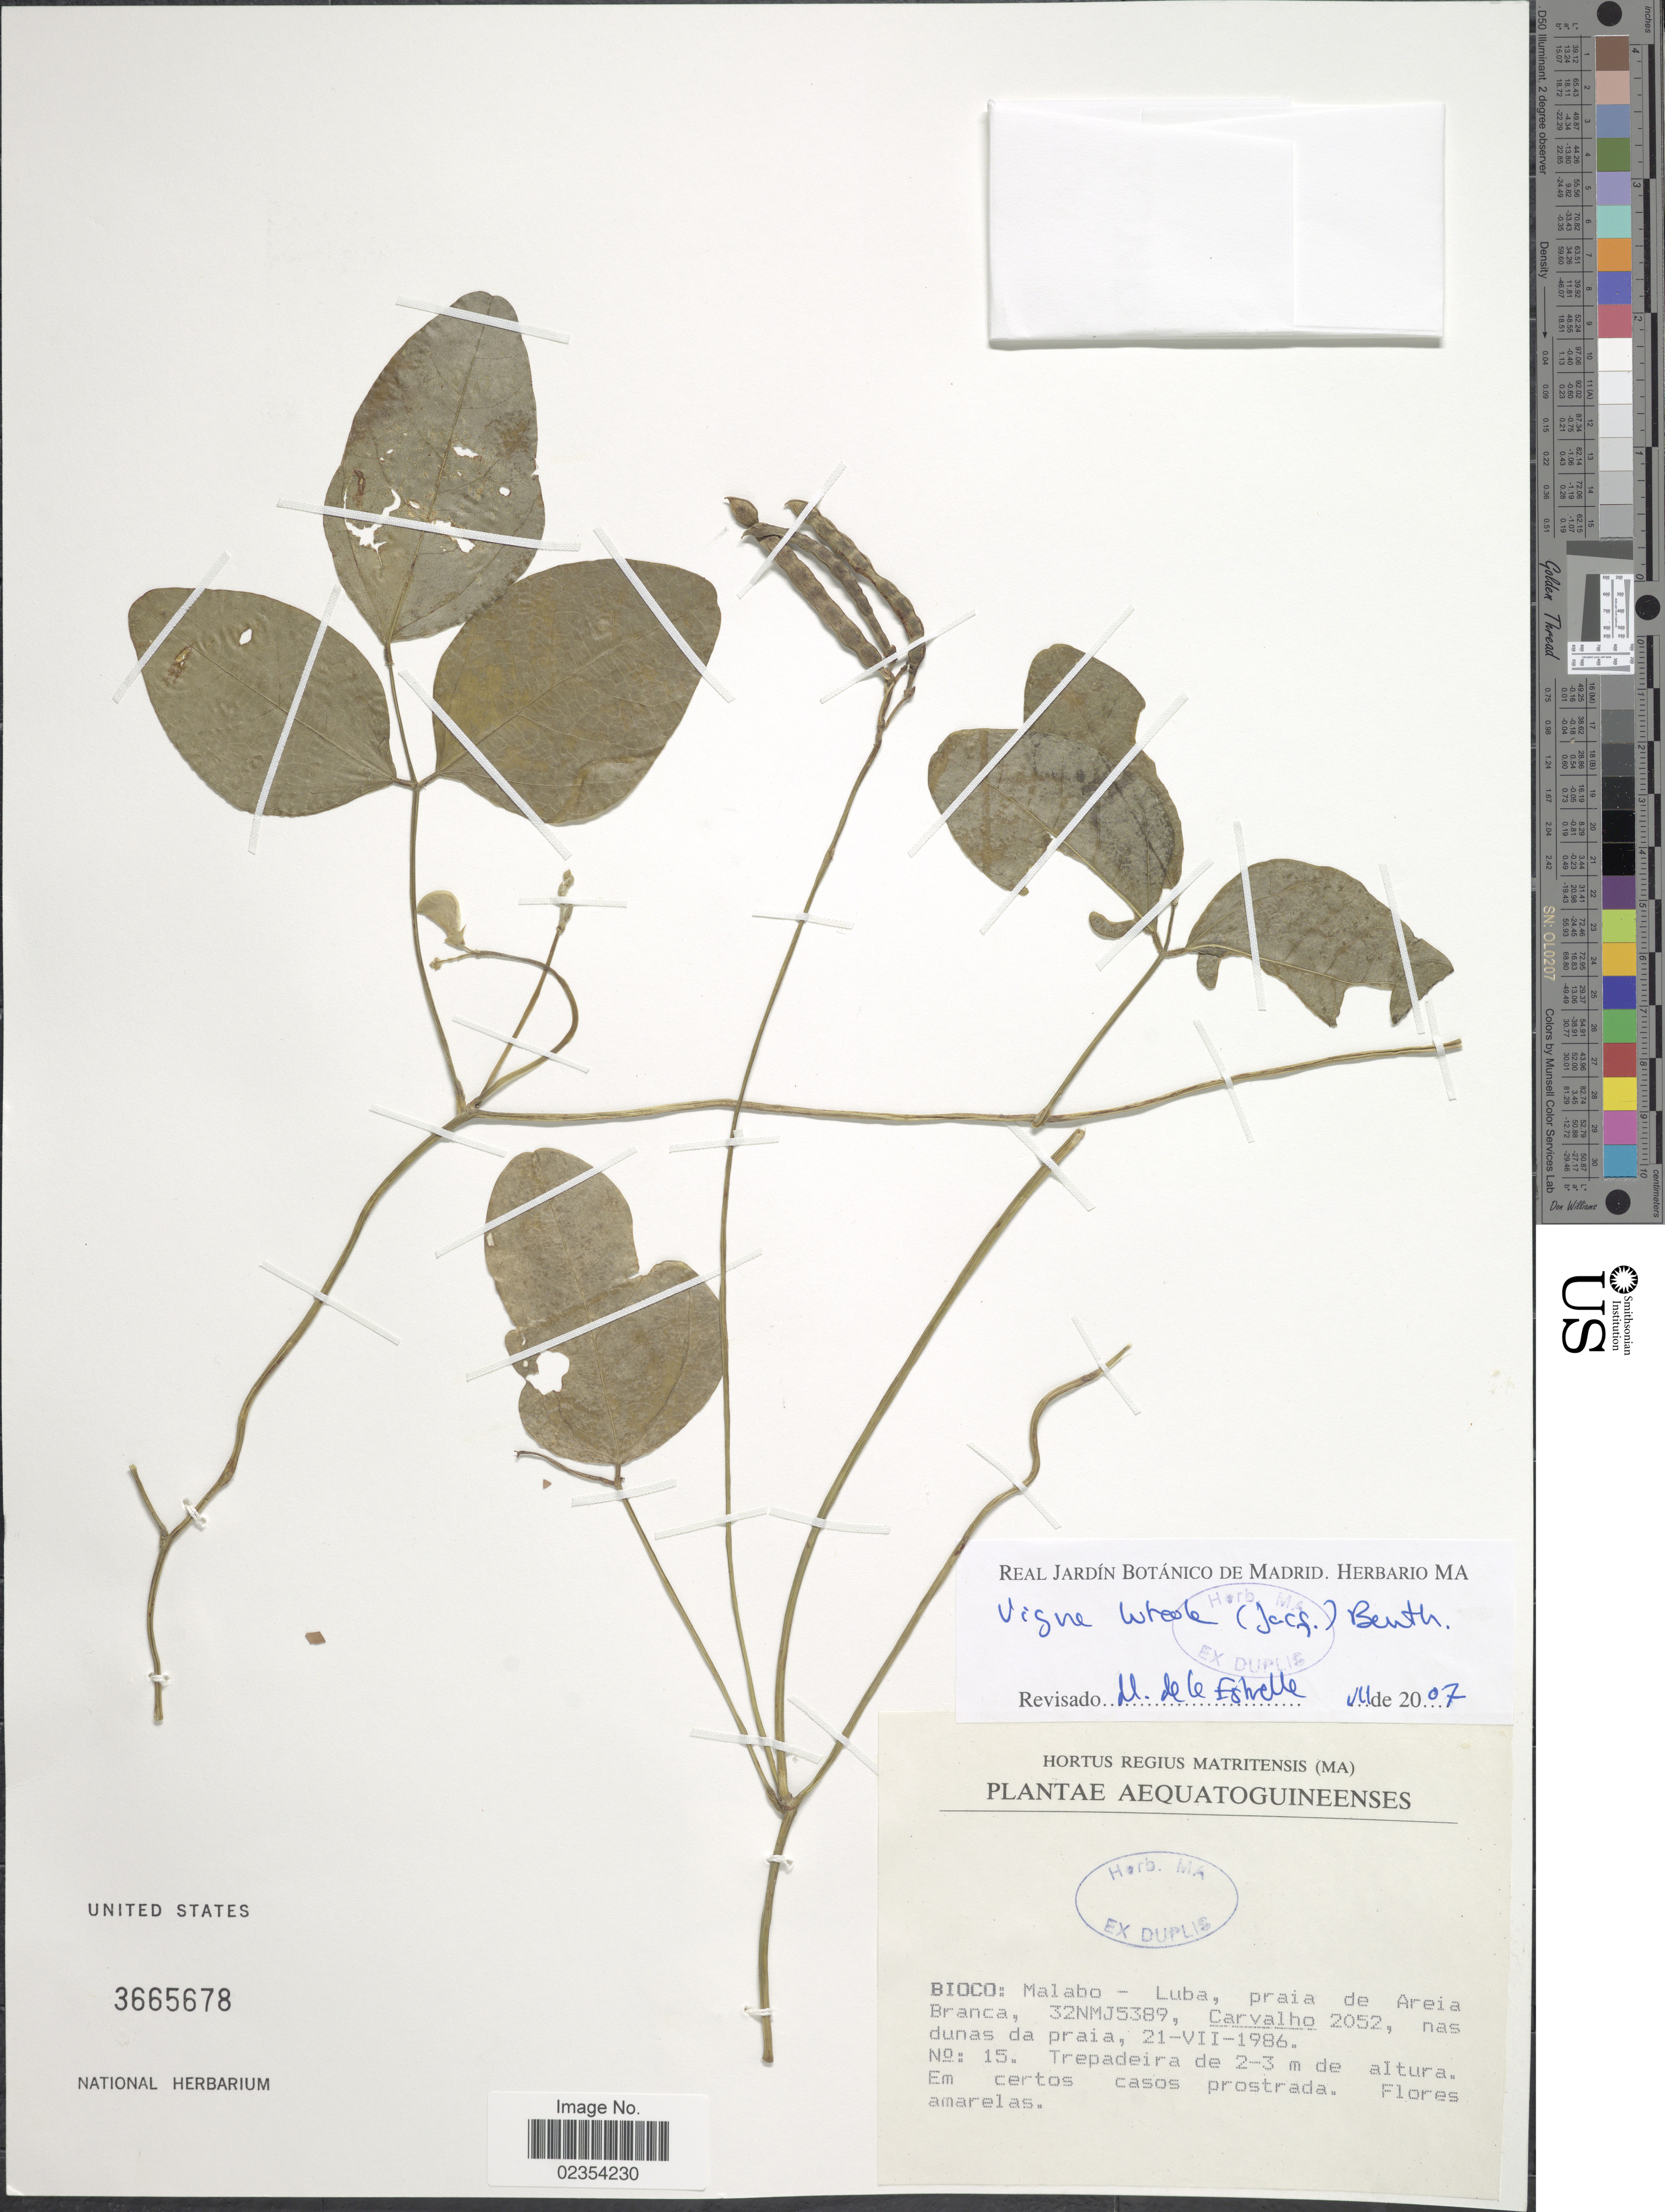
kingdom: Plantae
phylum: Tracheophyta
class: Magnoliopsida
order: Fabales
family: Fabaceae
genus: Vigna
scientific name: Vigna luteola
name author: (Jacq.) Benth.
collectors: Carvalho, --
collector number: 2052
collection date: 1986-07-21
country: Equatorial Guinea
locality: Bioco: Malabo-Luba, praia de Areia Branca, 32NMJ5389.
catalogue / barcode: US 3665678